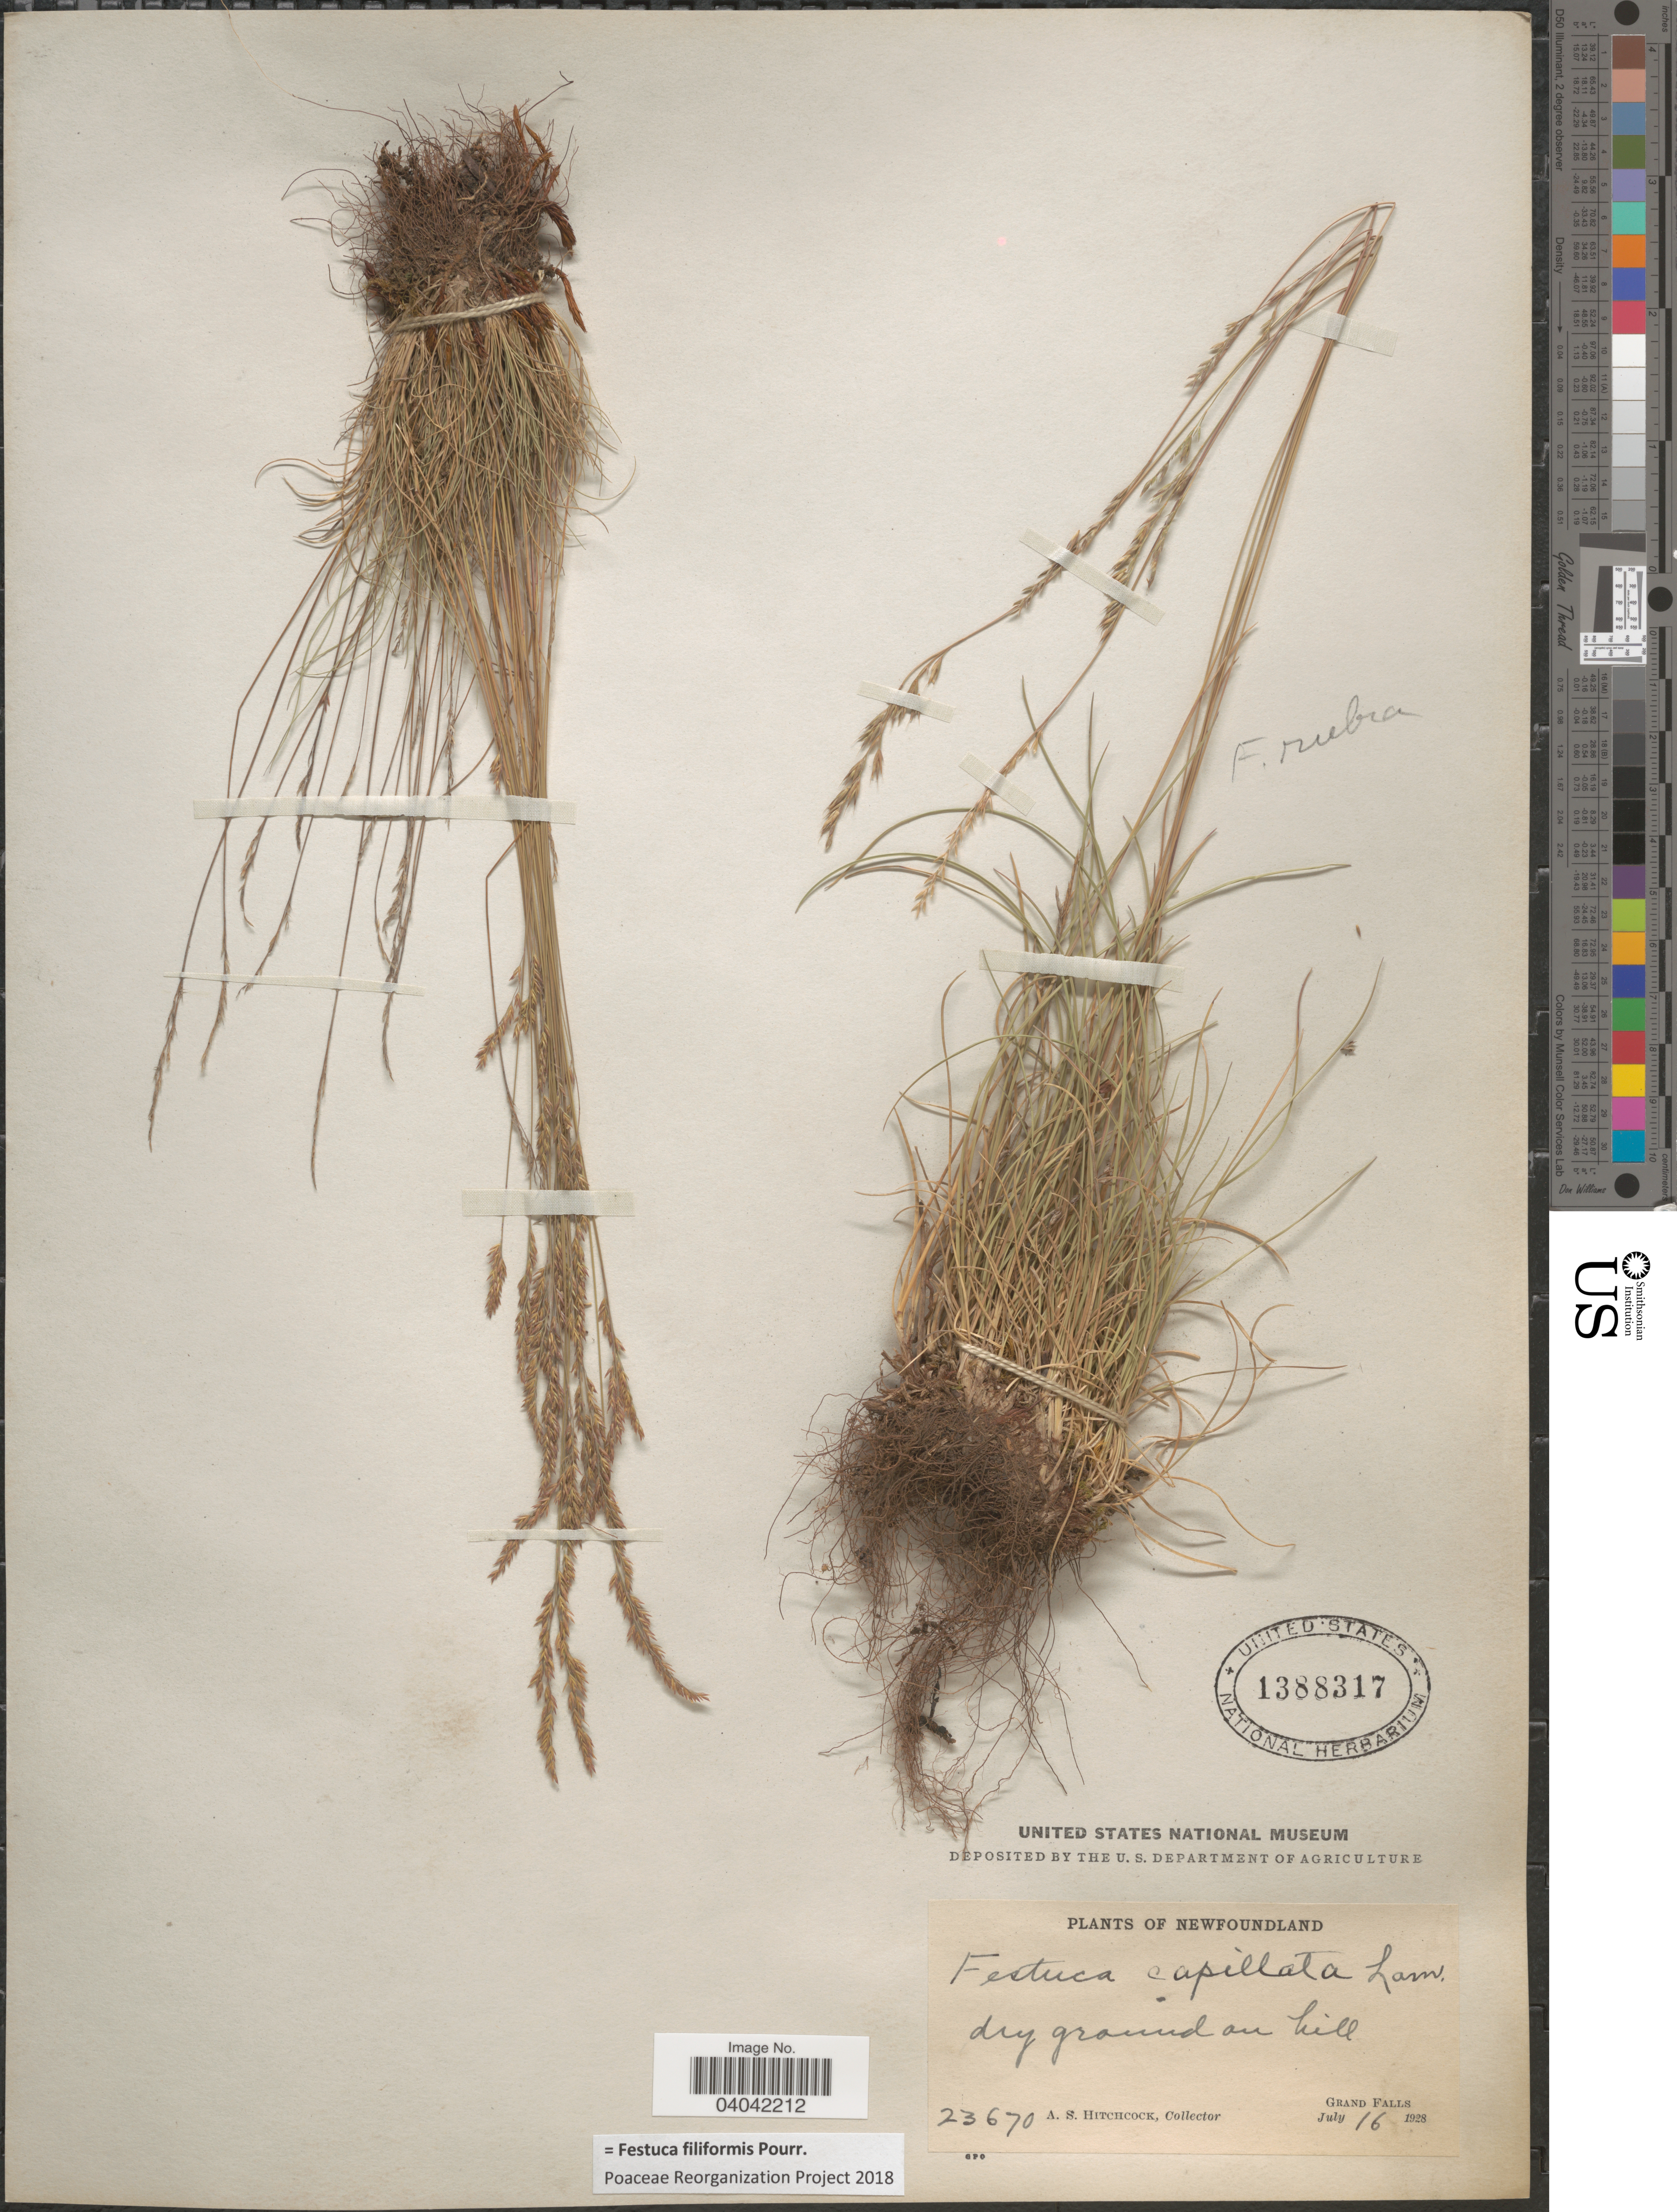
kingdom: Plantae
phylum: Tracheophyta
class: Liliopsida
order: Poales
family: Poaceae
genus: Festuca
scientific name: Festuca filiformis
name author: Pourr.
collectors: A. S. Hitchcock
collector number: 23670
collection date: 1928-07-16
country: Canada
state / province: Newfoundland and Labrador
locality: Dry ground on hill. Grand Falls.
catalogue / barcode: US 1388317